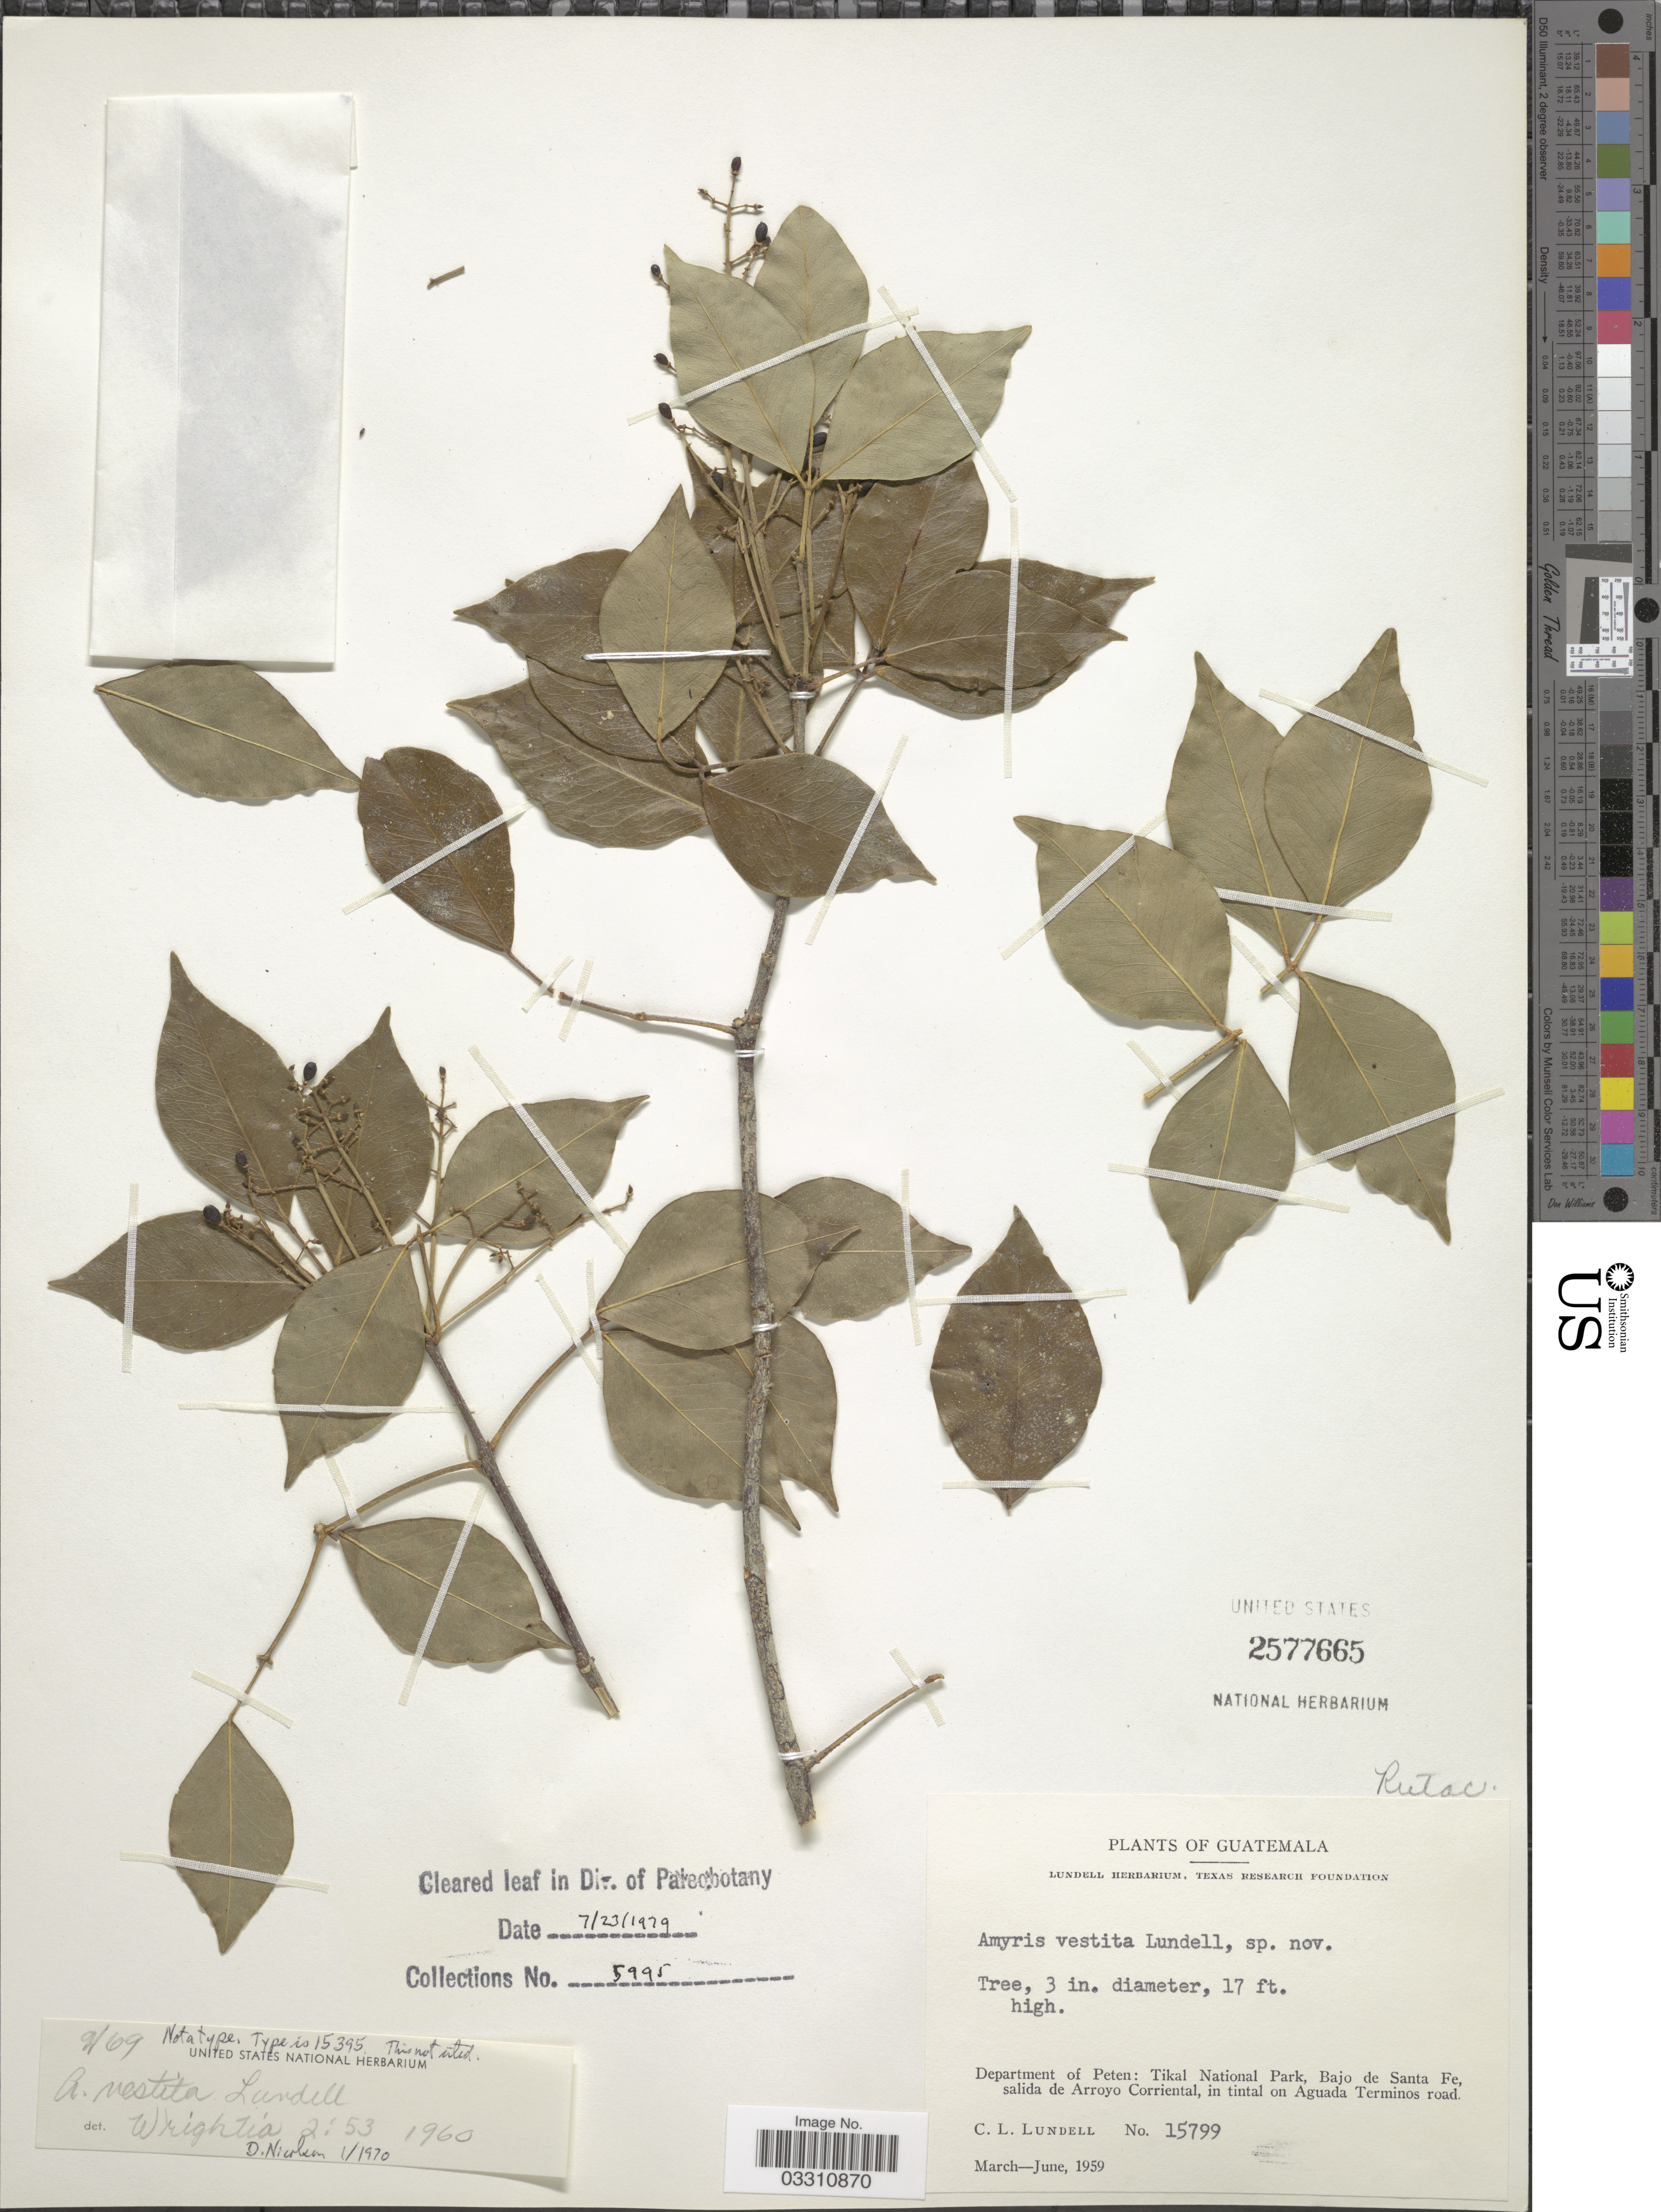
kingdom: Plantae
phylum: Tracheophyta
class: Magnoliopsida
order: Sapindales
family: Rutaceae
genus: Amyris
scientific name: Amyris vestita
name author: Lundell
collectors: C. L. Lundell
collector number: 15799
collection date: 1959-03/1959-06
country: Guatemala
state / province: El Petén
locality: Department of Peten: Tikal National Park, Bajo de Santa Fe, salida de Arroyo Corriental, in tintal on Aguada Terminos road.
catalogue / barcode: US 2577665